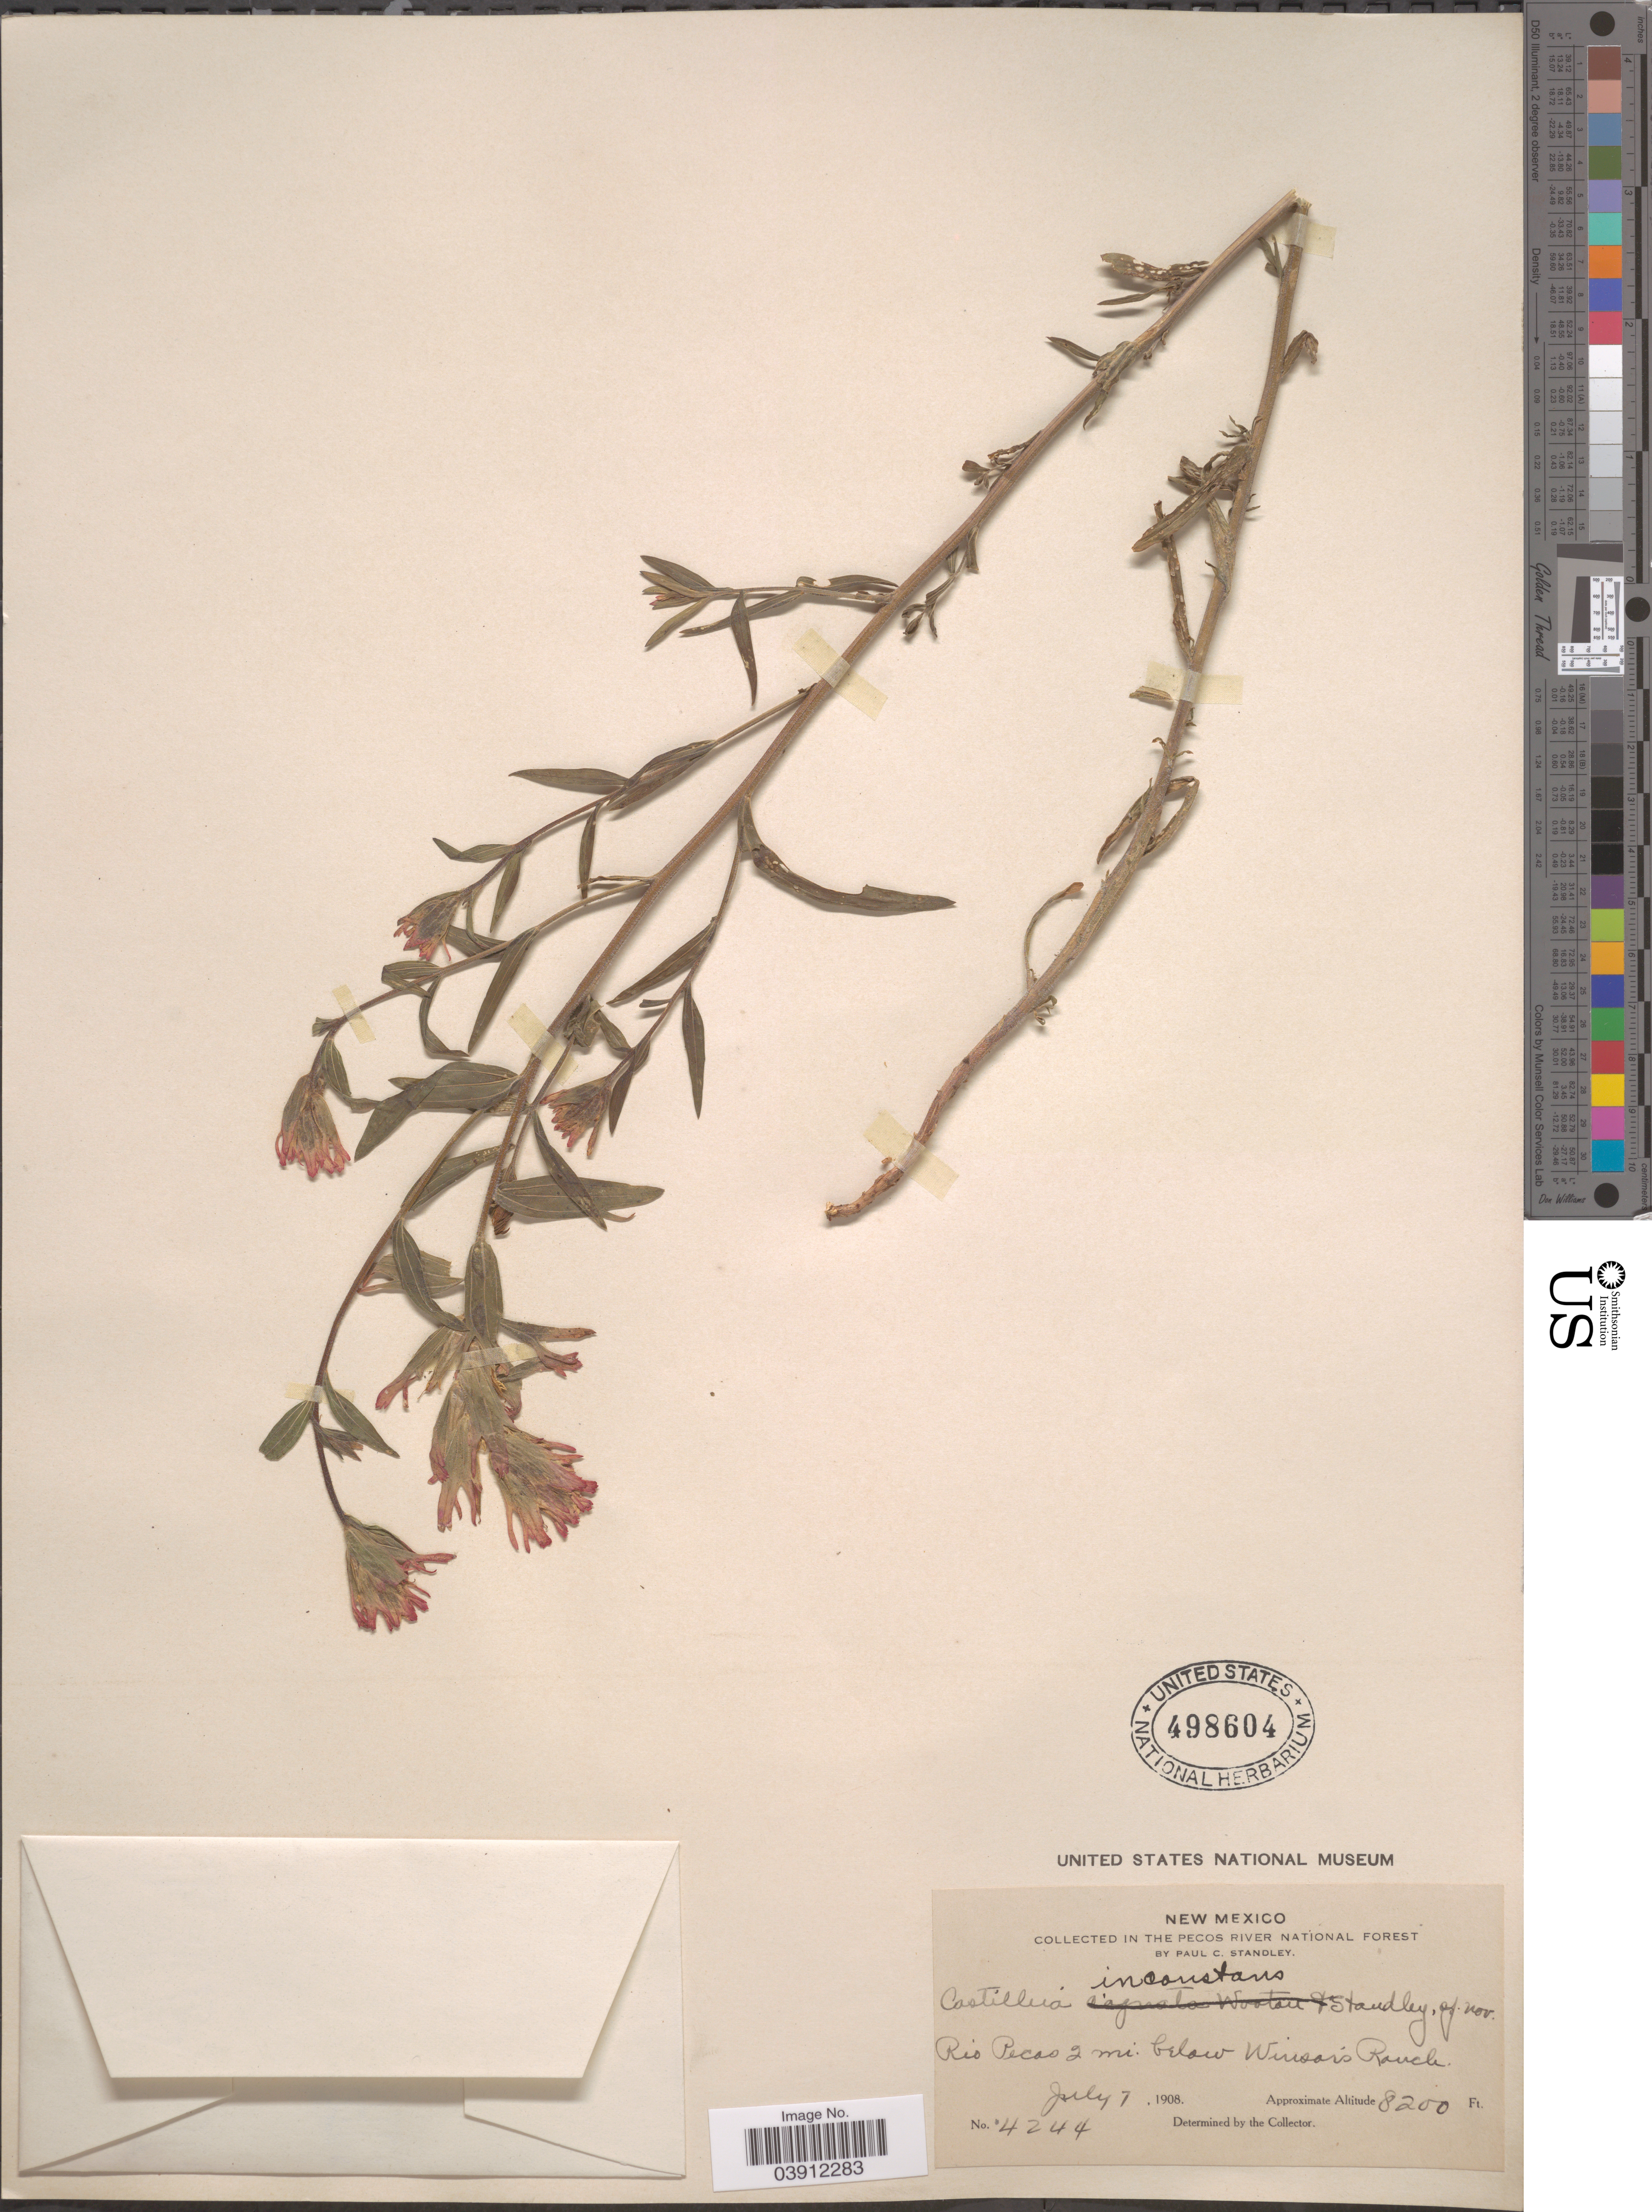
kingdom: Plantae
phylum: Tracheophyta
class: Magnoliopsida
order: Lamiales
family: Orobanchaceae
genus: Castilleja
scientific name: Castilleja inconstans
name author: Standl.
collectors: P. C. Standley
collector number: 4244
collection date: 1908-07-07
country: United States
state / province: New Mexico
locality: In the Pecos River National Forest. Rio Pecos 2 mi. below Winsor's Ranch.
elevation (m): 2499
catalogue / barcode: US 498604